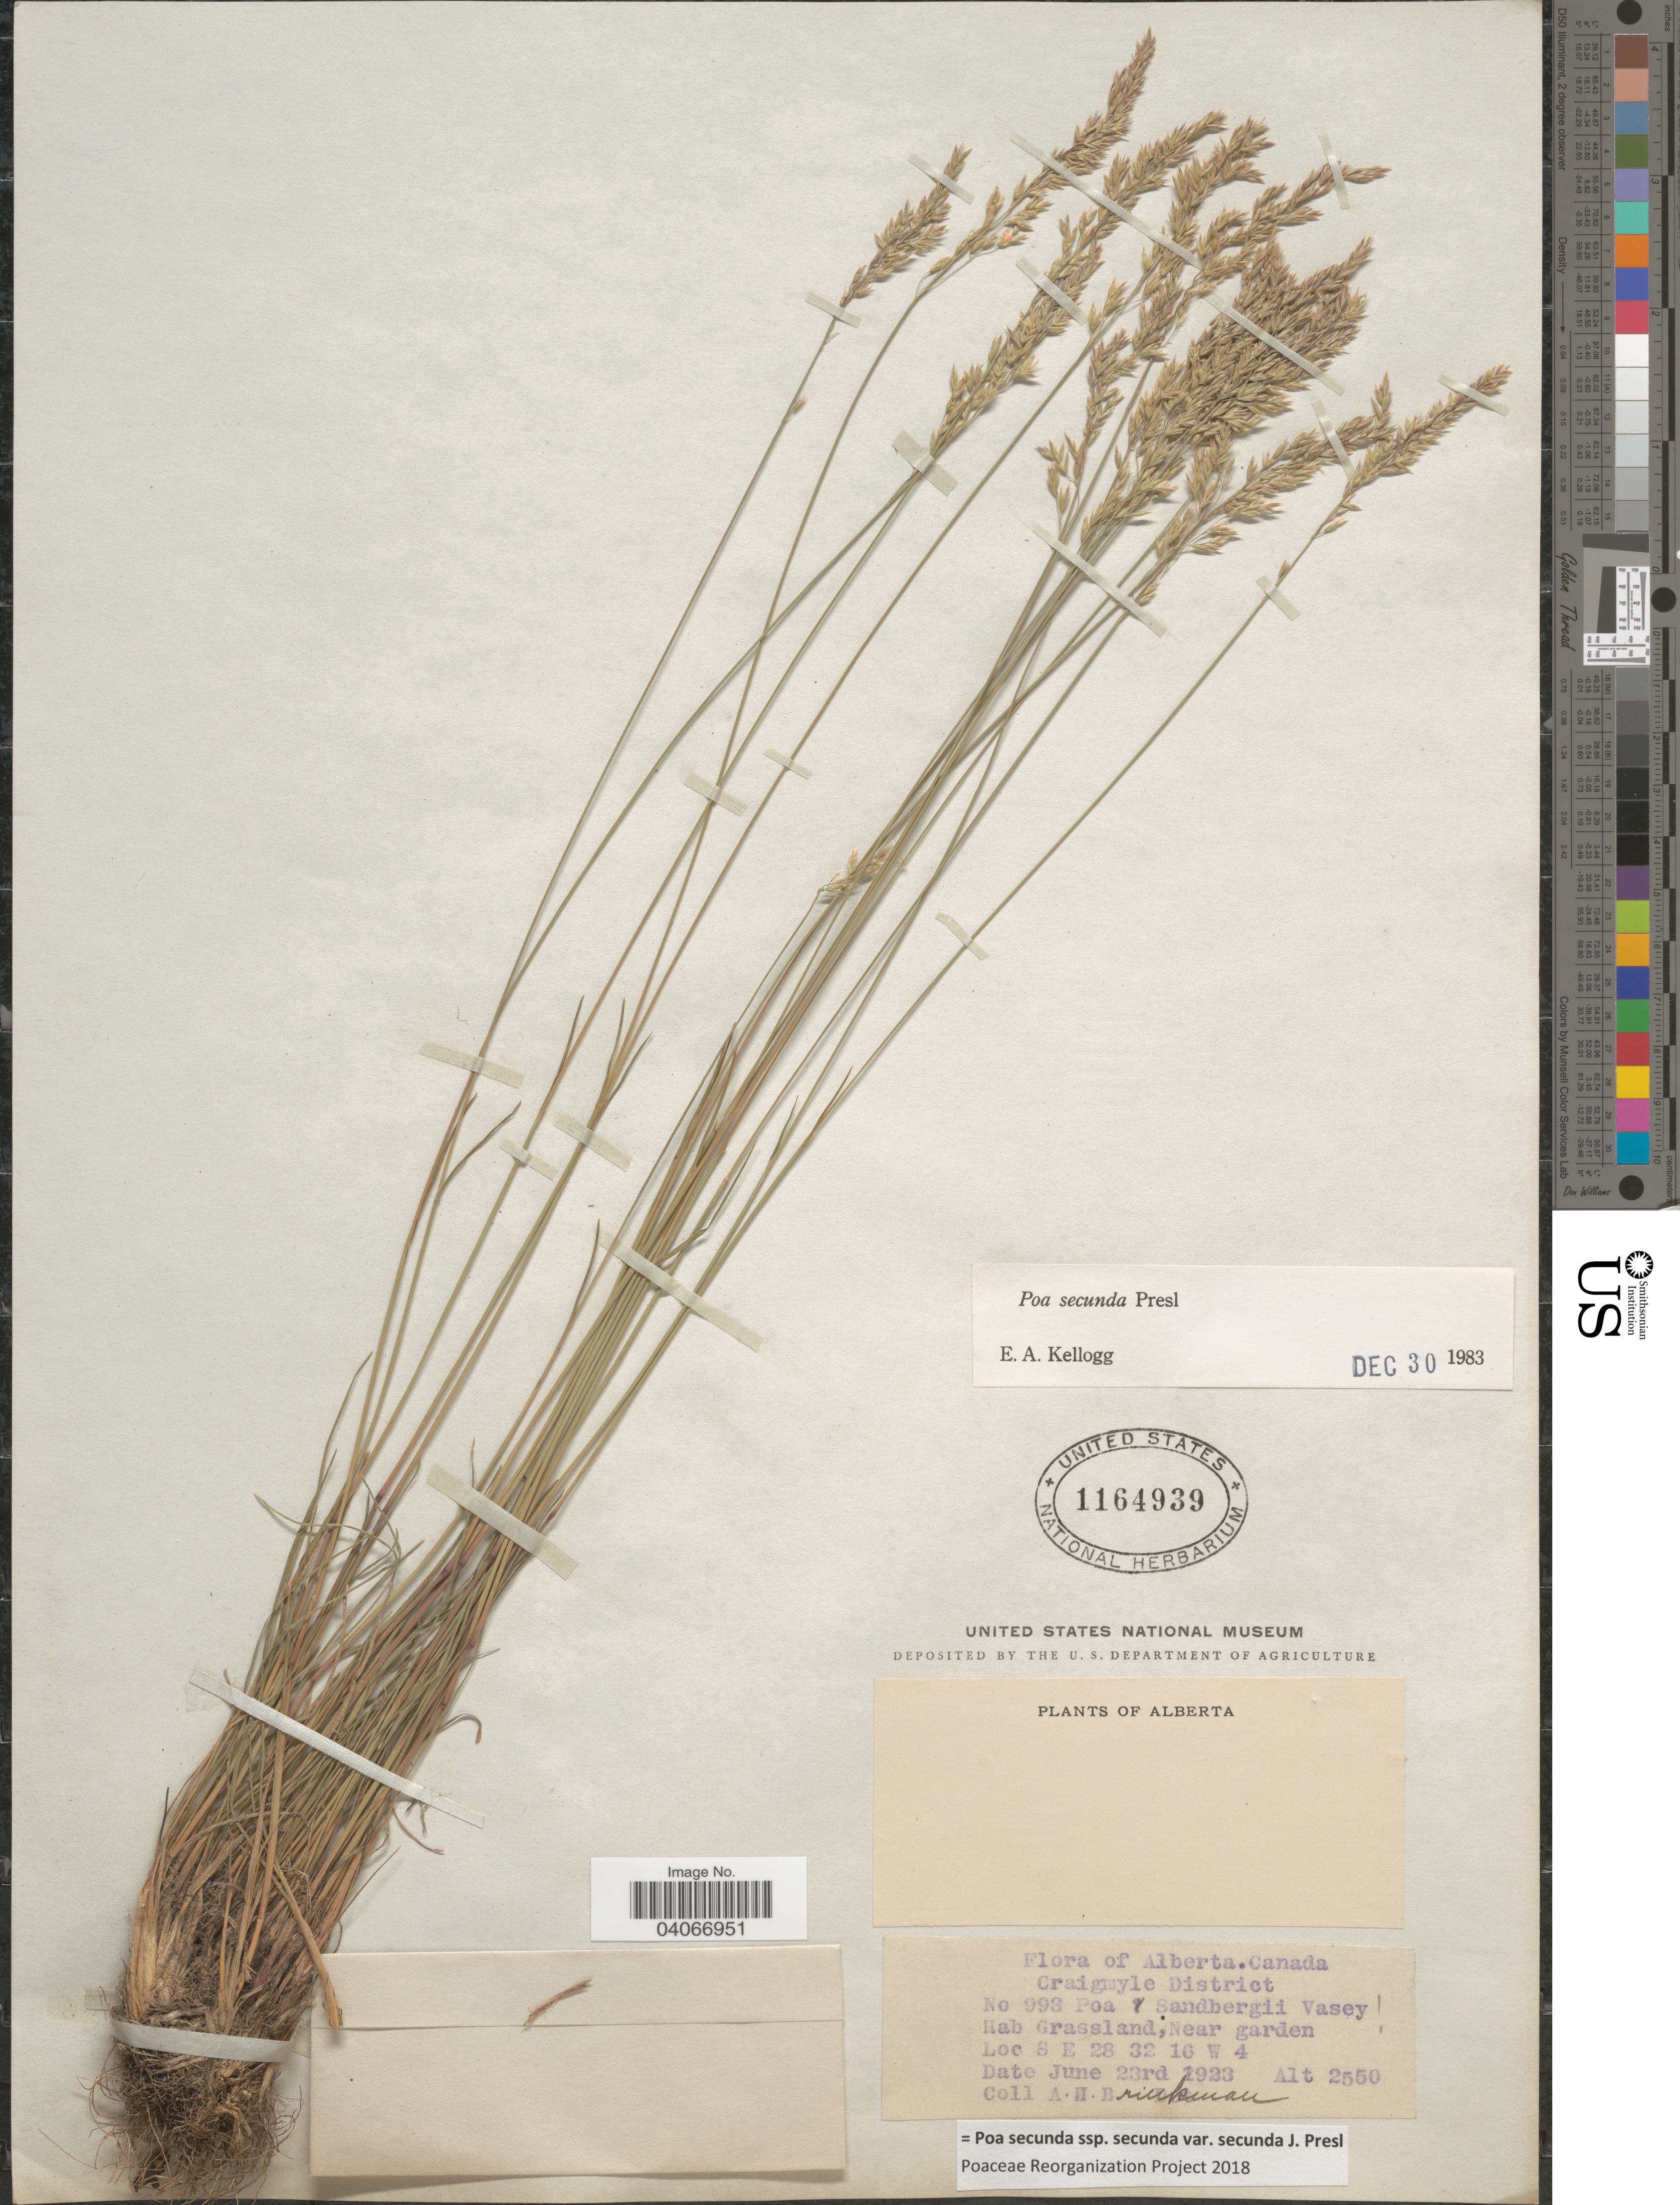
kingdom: Plantae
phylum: Tracheophyta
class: Liliopsida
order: Poales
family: Poaceae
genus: Poa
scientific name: Poa secunda subsp. secunda var. secunda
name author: J. Presl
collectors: A. Brinkman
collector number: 993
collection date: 1923-06-23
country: Canada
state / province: Alberta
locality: Craigmyle District. Grassland, Near garden. S E 28 32 16 W 4.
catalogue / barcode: US 1164939